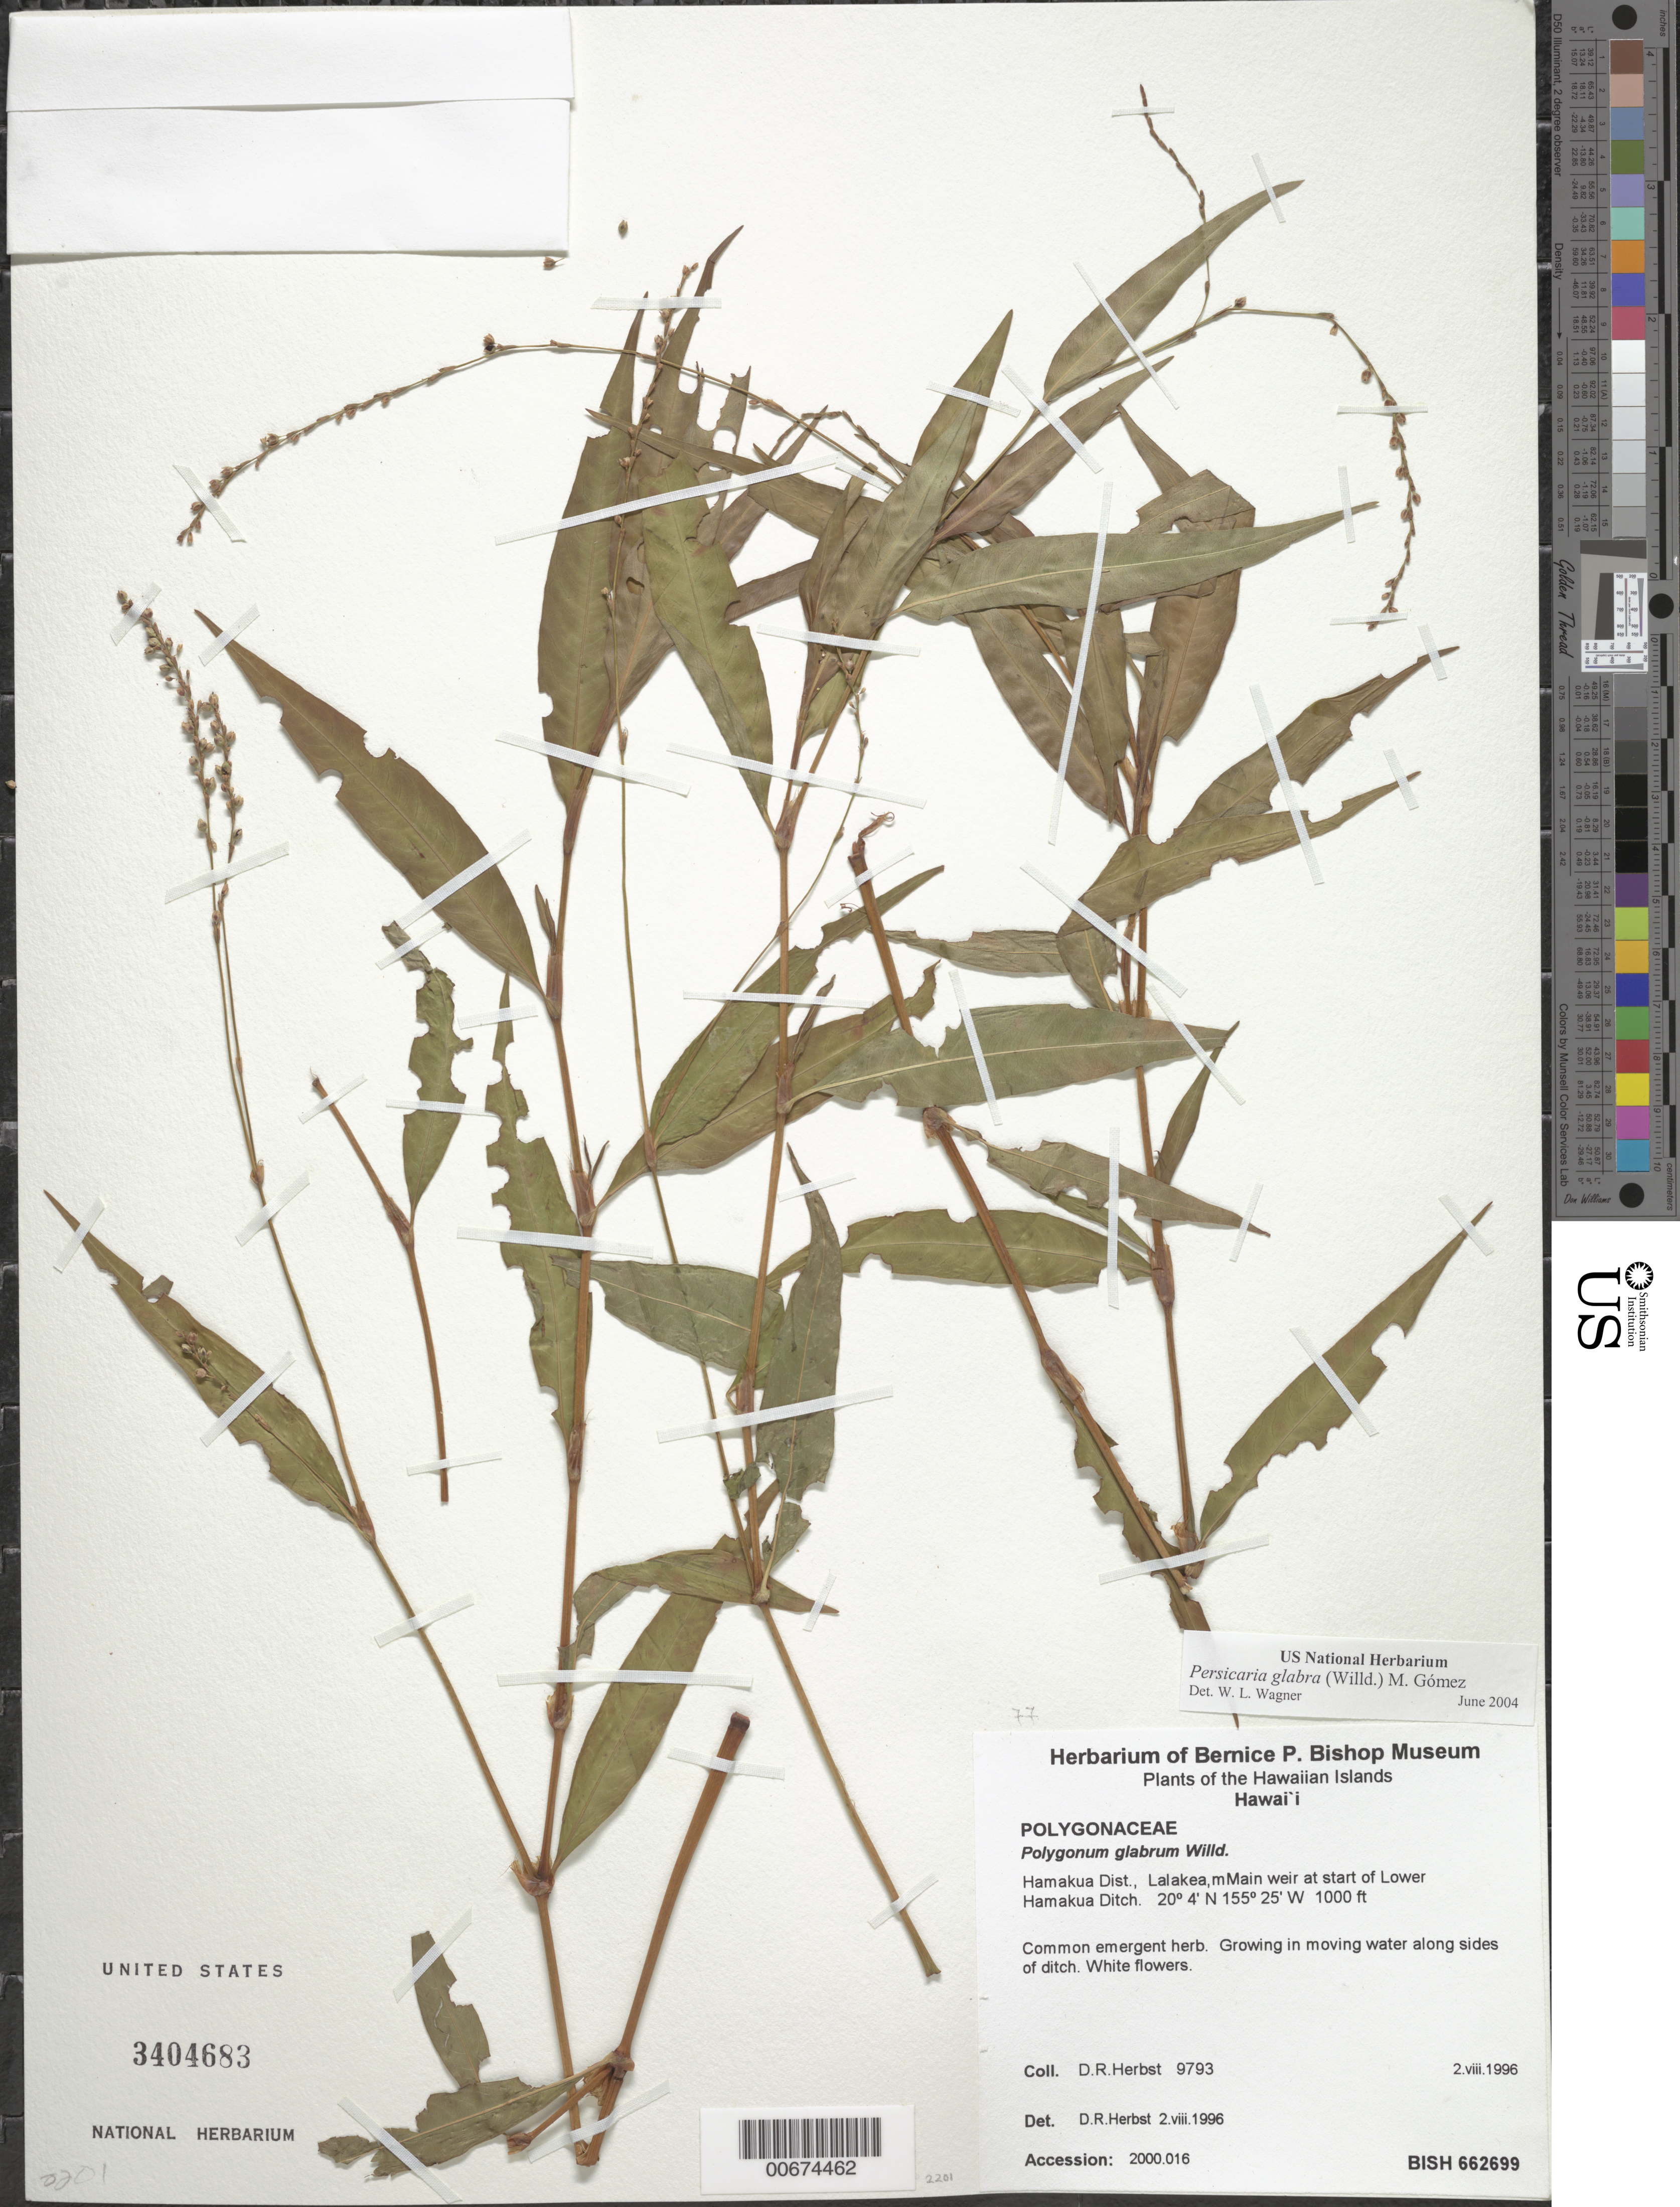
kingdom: Plantae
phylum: Tracheophyta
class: Magnoliopsida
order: Caryophyllales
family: Polygonaceae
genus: Persicaria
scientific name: Persicaria glabra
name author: (Willd.) M. Gómez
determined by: Wagner, W. L., (BOT), Smithsonian Institution - National Museum of Natural History (UNITED STATES)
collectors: D. R. Herbst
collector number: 9793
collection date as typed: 2 Aug 1996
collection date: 1996-08-02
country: United States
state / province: Hawaii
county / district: Hawaii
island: Hawaii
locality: Hamakua Distr., Lalakea, Main weir at start of Lower Mamakua Ditch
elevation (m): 304.8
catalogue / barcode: US 3404683